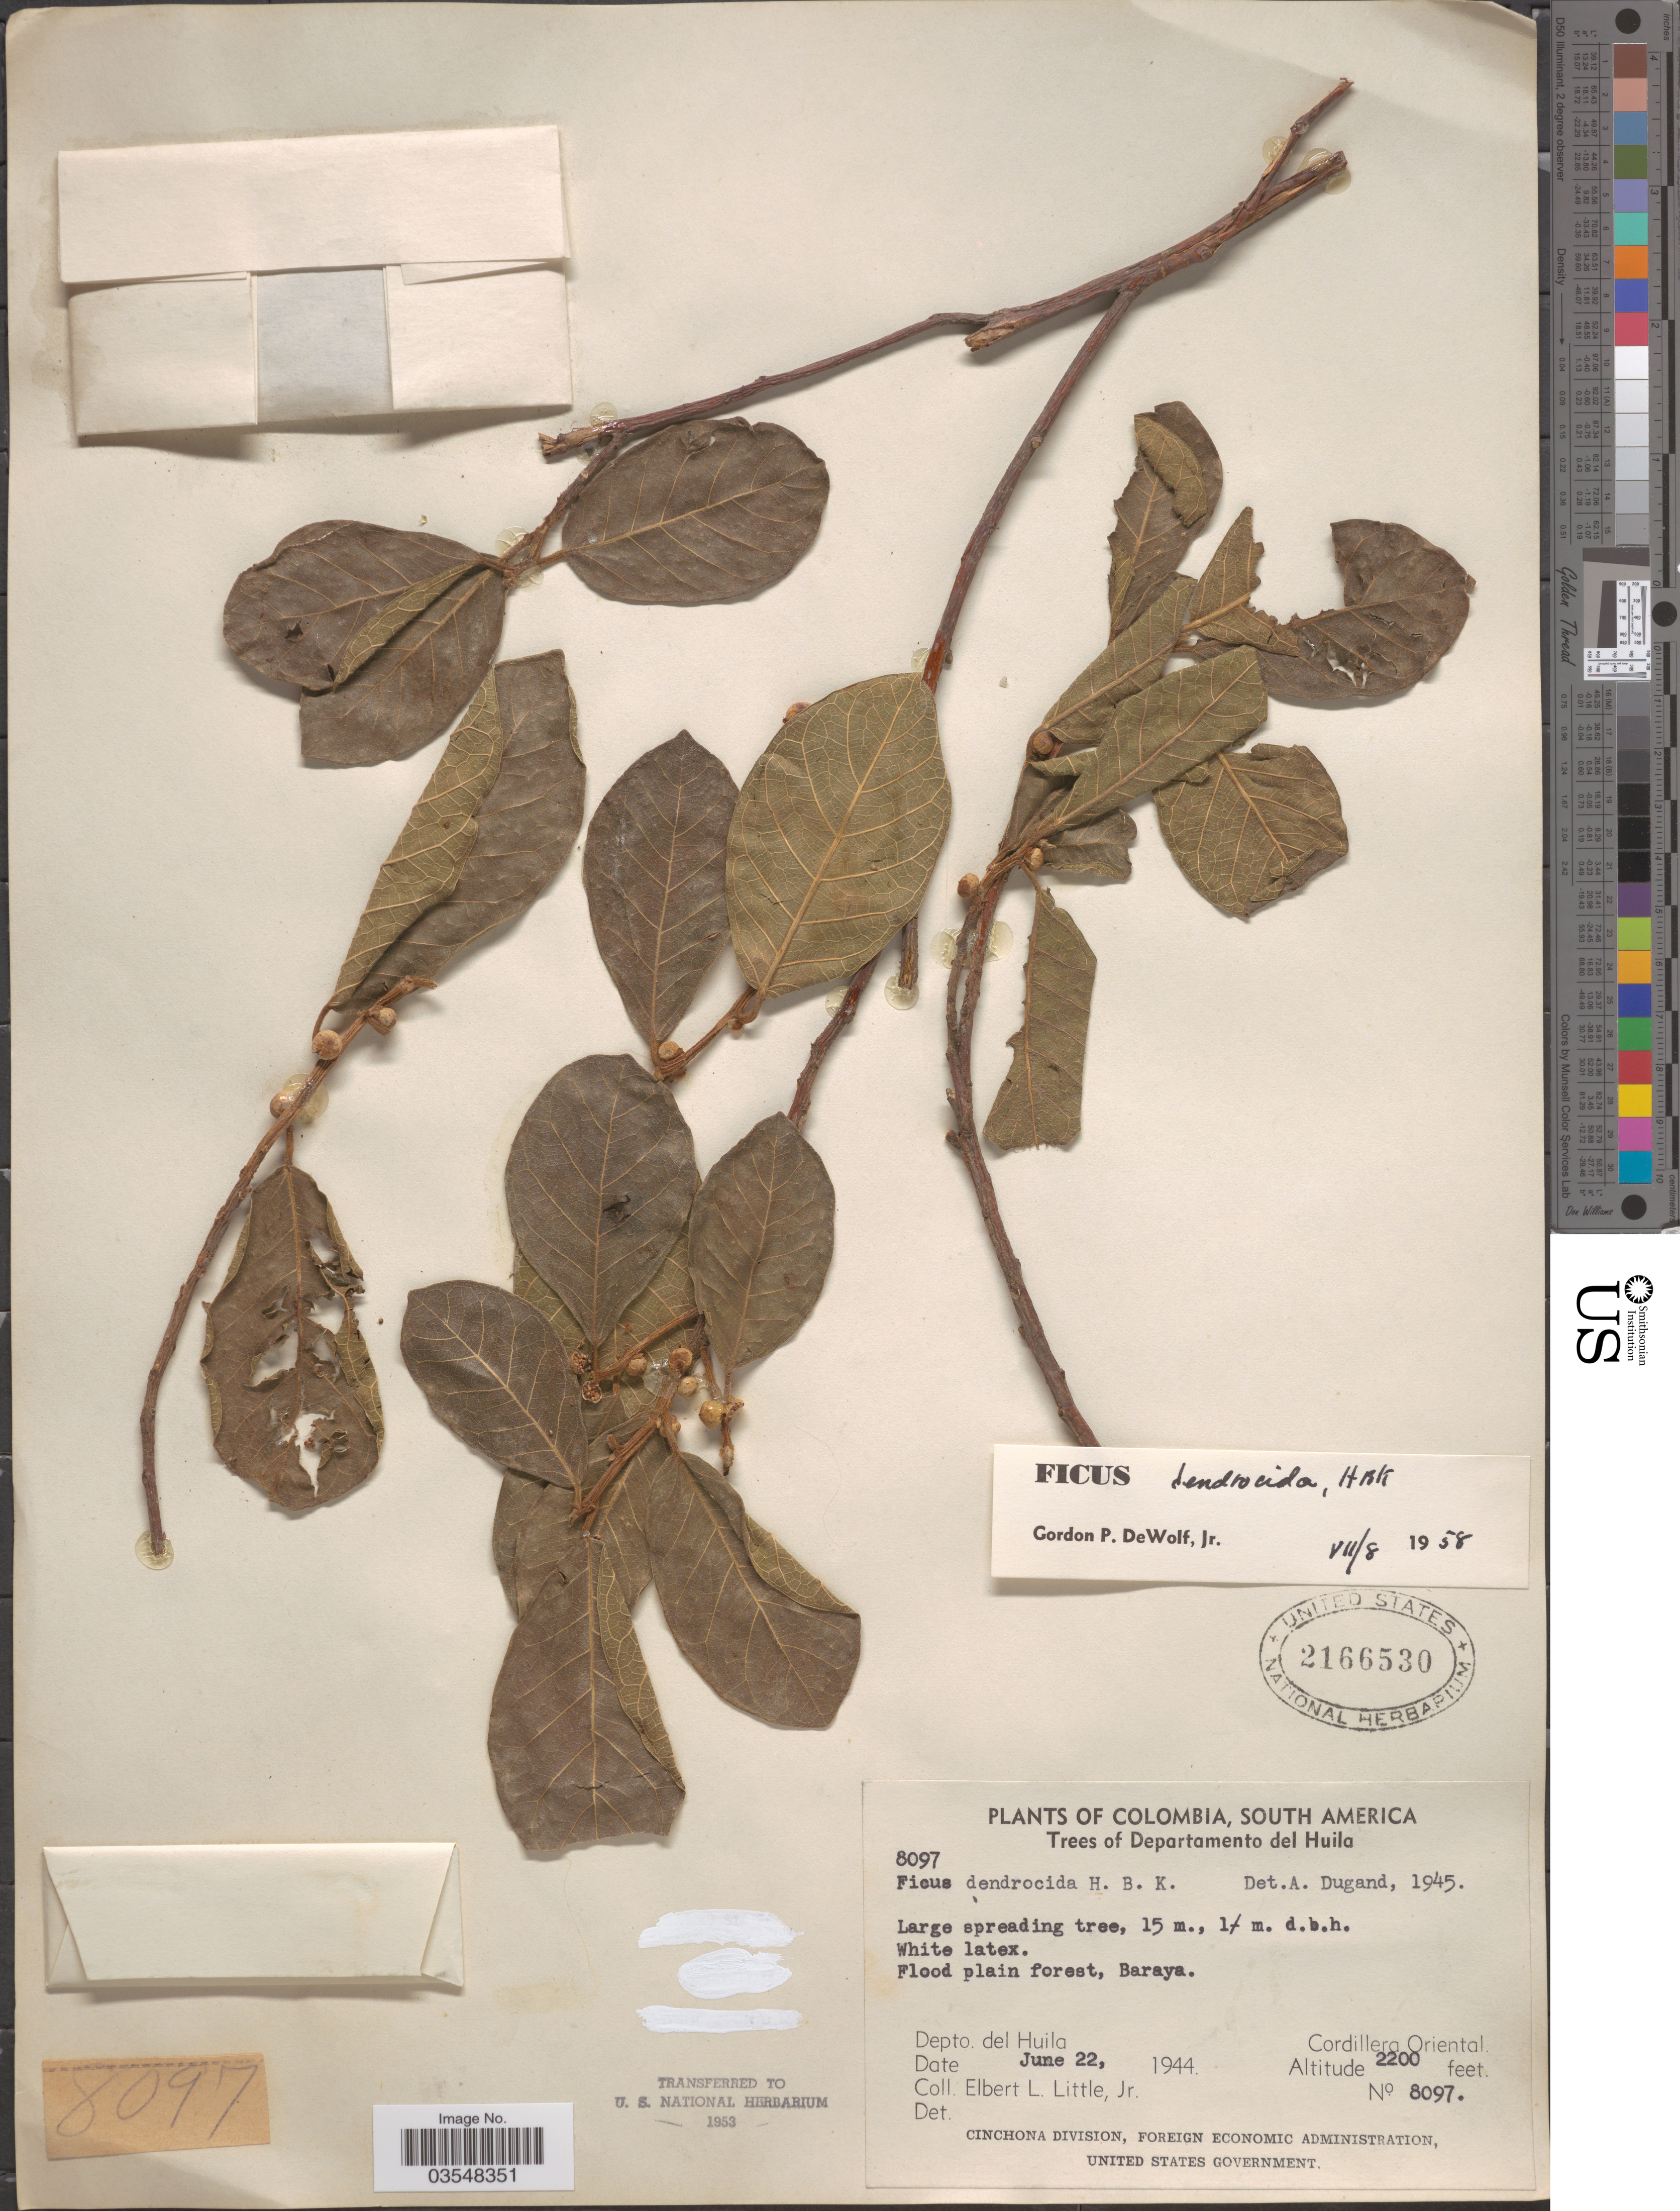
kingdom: Plantae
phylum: Tracheophyta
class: Magnoliopsida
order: Rosales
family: Moraceae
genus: Ficus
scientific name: Ficus dendrocida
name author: Kunth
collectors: E. L. Little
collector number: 8097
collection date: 1944-06-22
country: Colombia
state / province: Huila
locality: Departamento del Huila. Flood plain forest, Baraya. Cordillera Oriental.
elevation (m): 671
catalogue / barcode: US 2166530